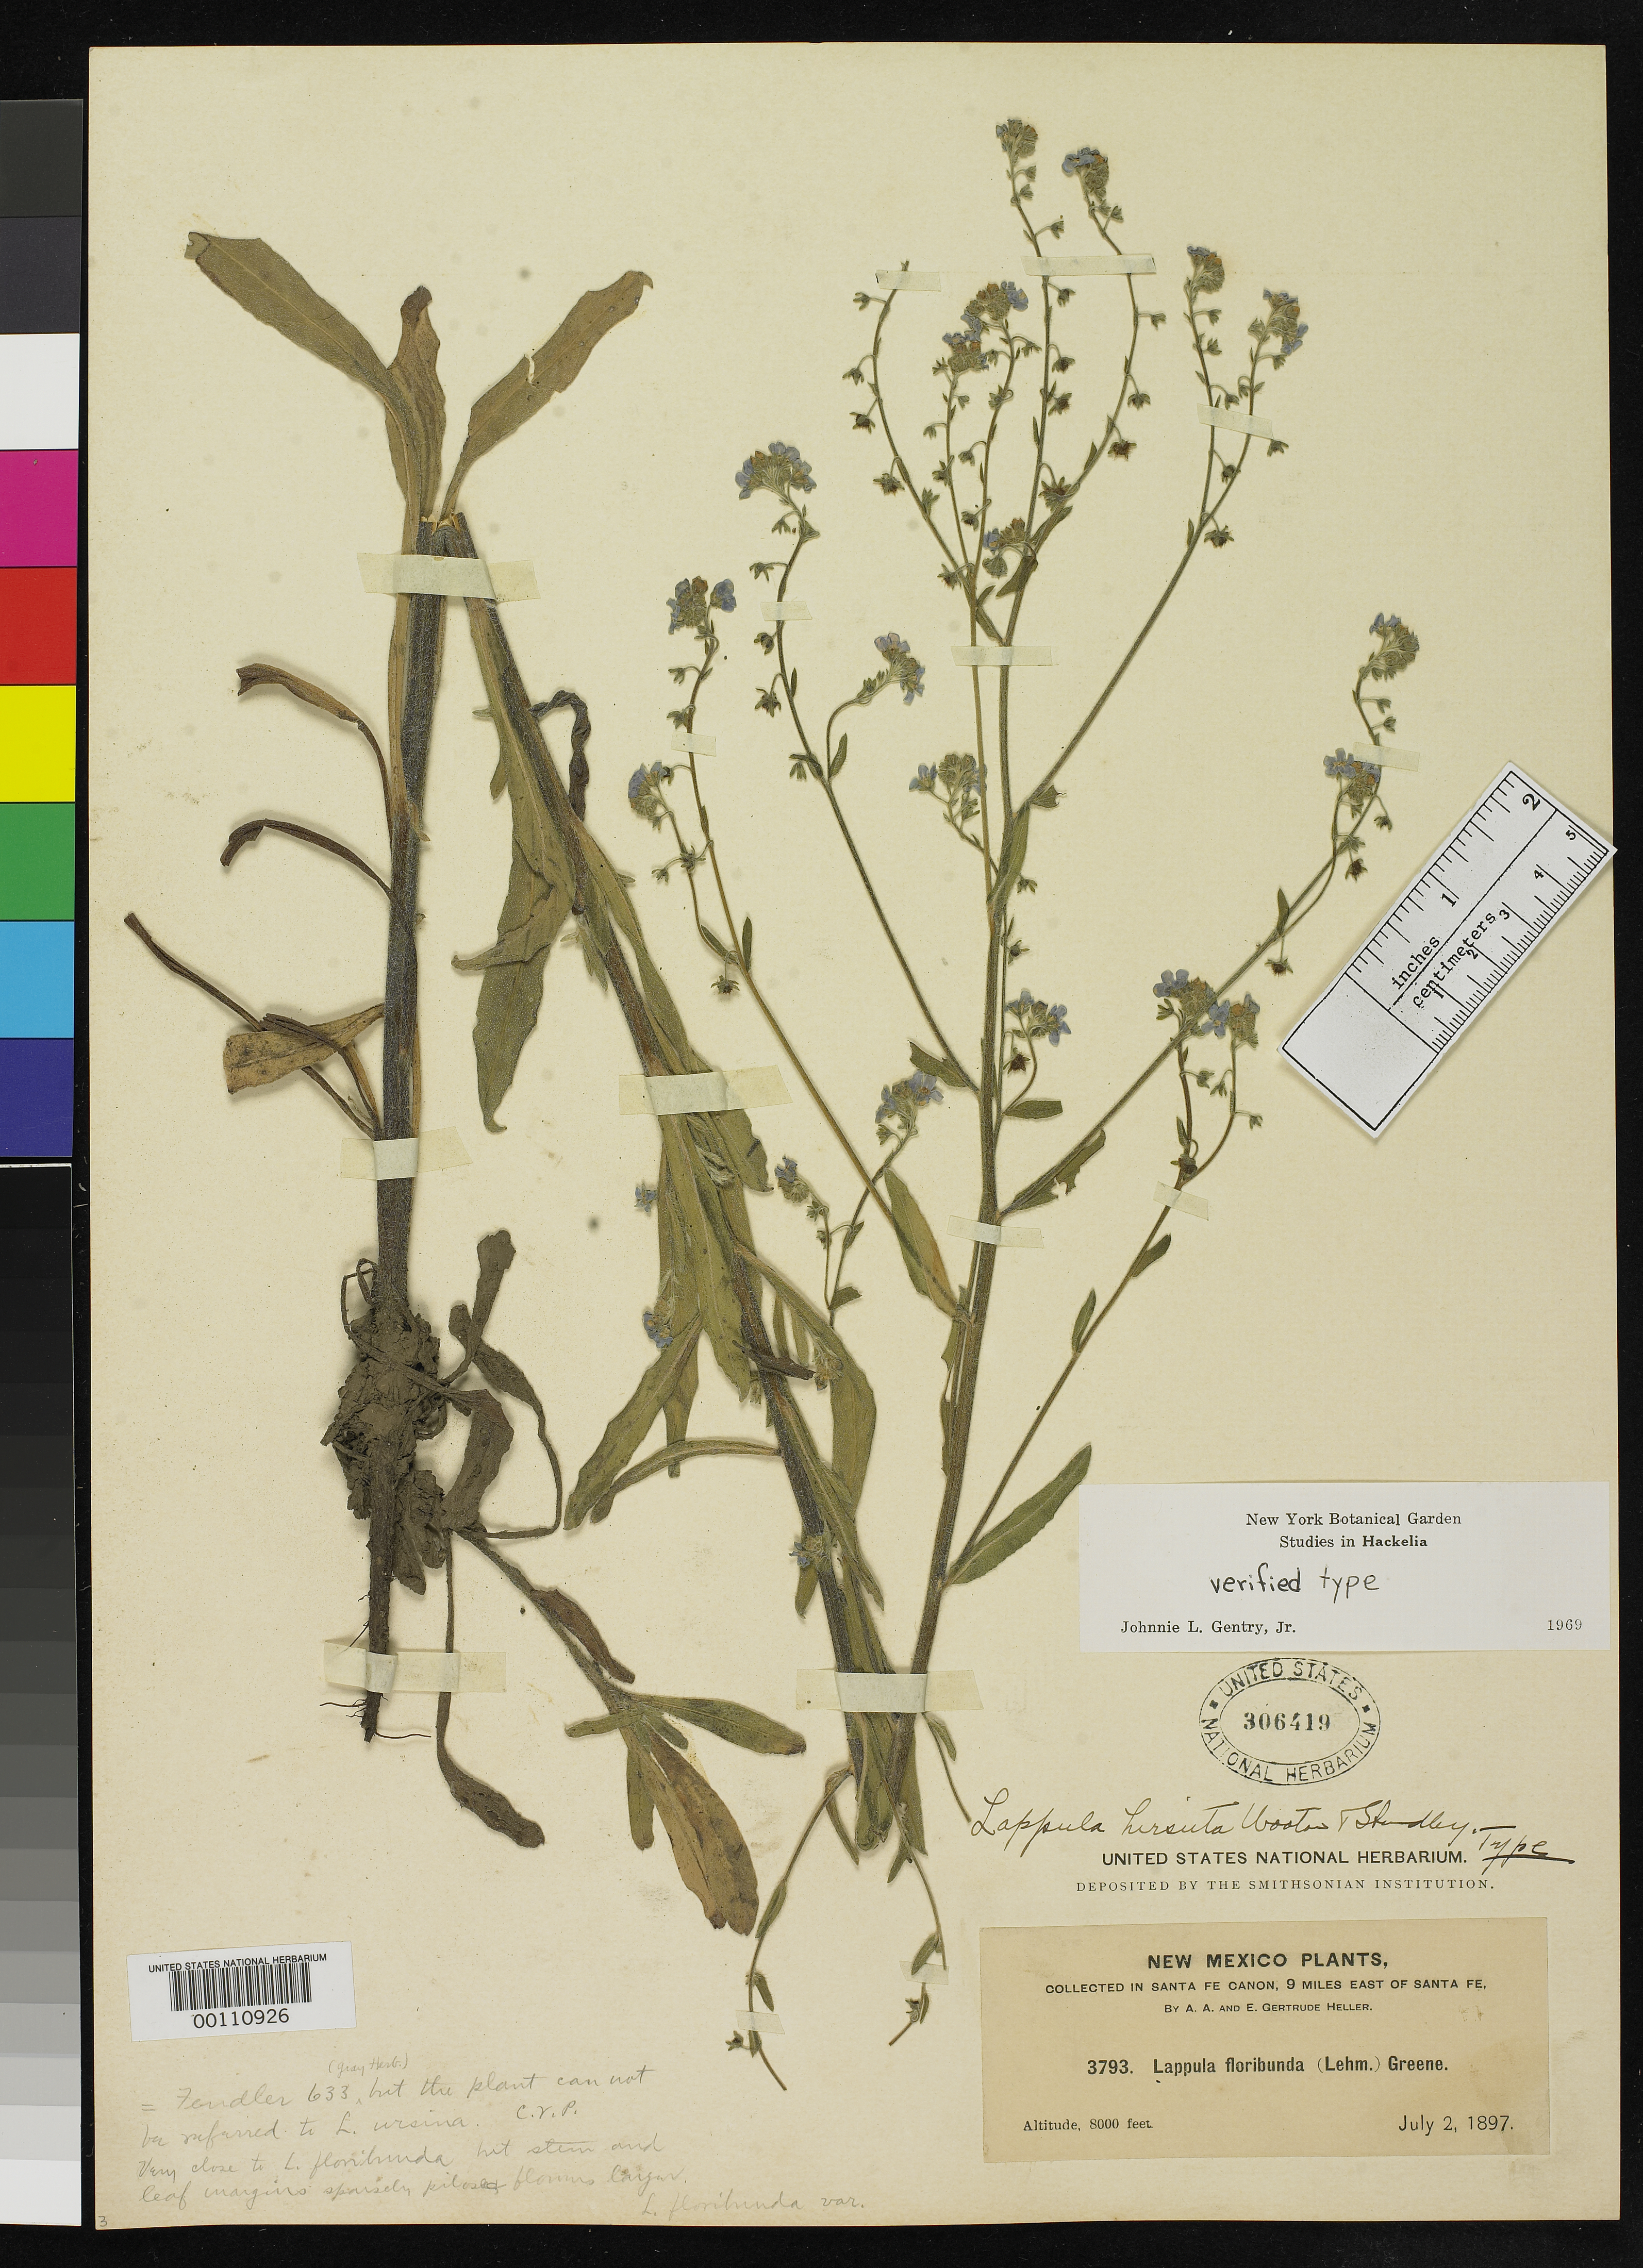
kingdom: Plantae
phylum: Tracheophyta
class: Magnoliopsida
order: Boraginales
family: Boraginaceae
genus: Lappula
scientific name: Lappula hirsuta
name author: Wooton & Standl.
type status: Holotype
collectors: A. A. Heller & E. G. Heller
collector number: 3793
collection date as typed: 02 Jul 1897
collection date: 1897-07-02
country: United States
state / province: New Mexico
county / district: Santa Fe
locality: Santa Fe Canyon, 9 mi E of Santa Fe.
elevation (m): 2400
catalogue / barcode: US 306419